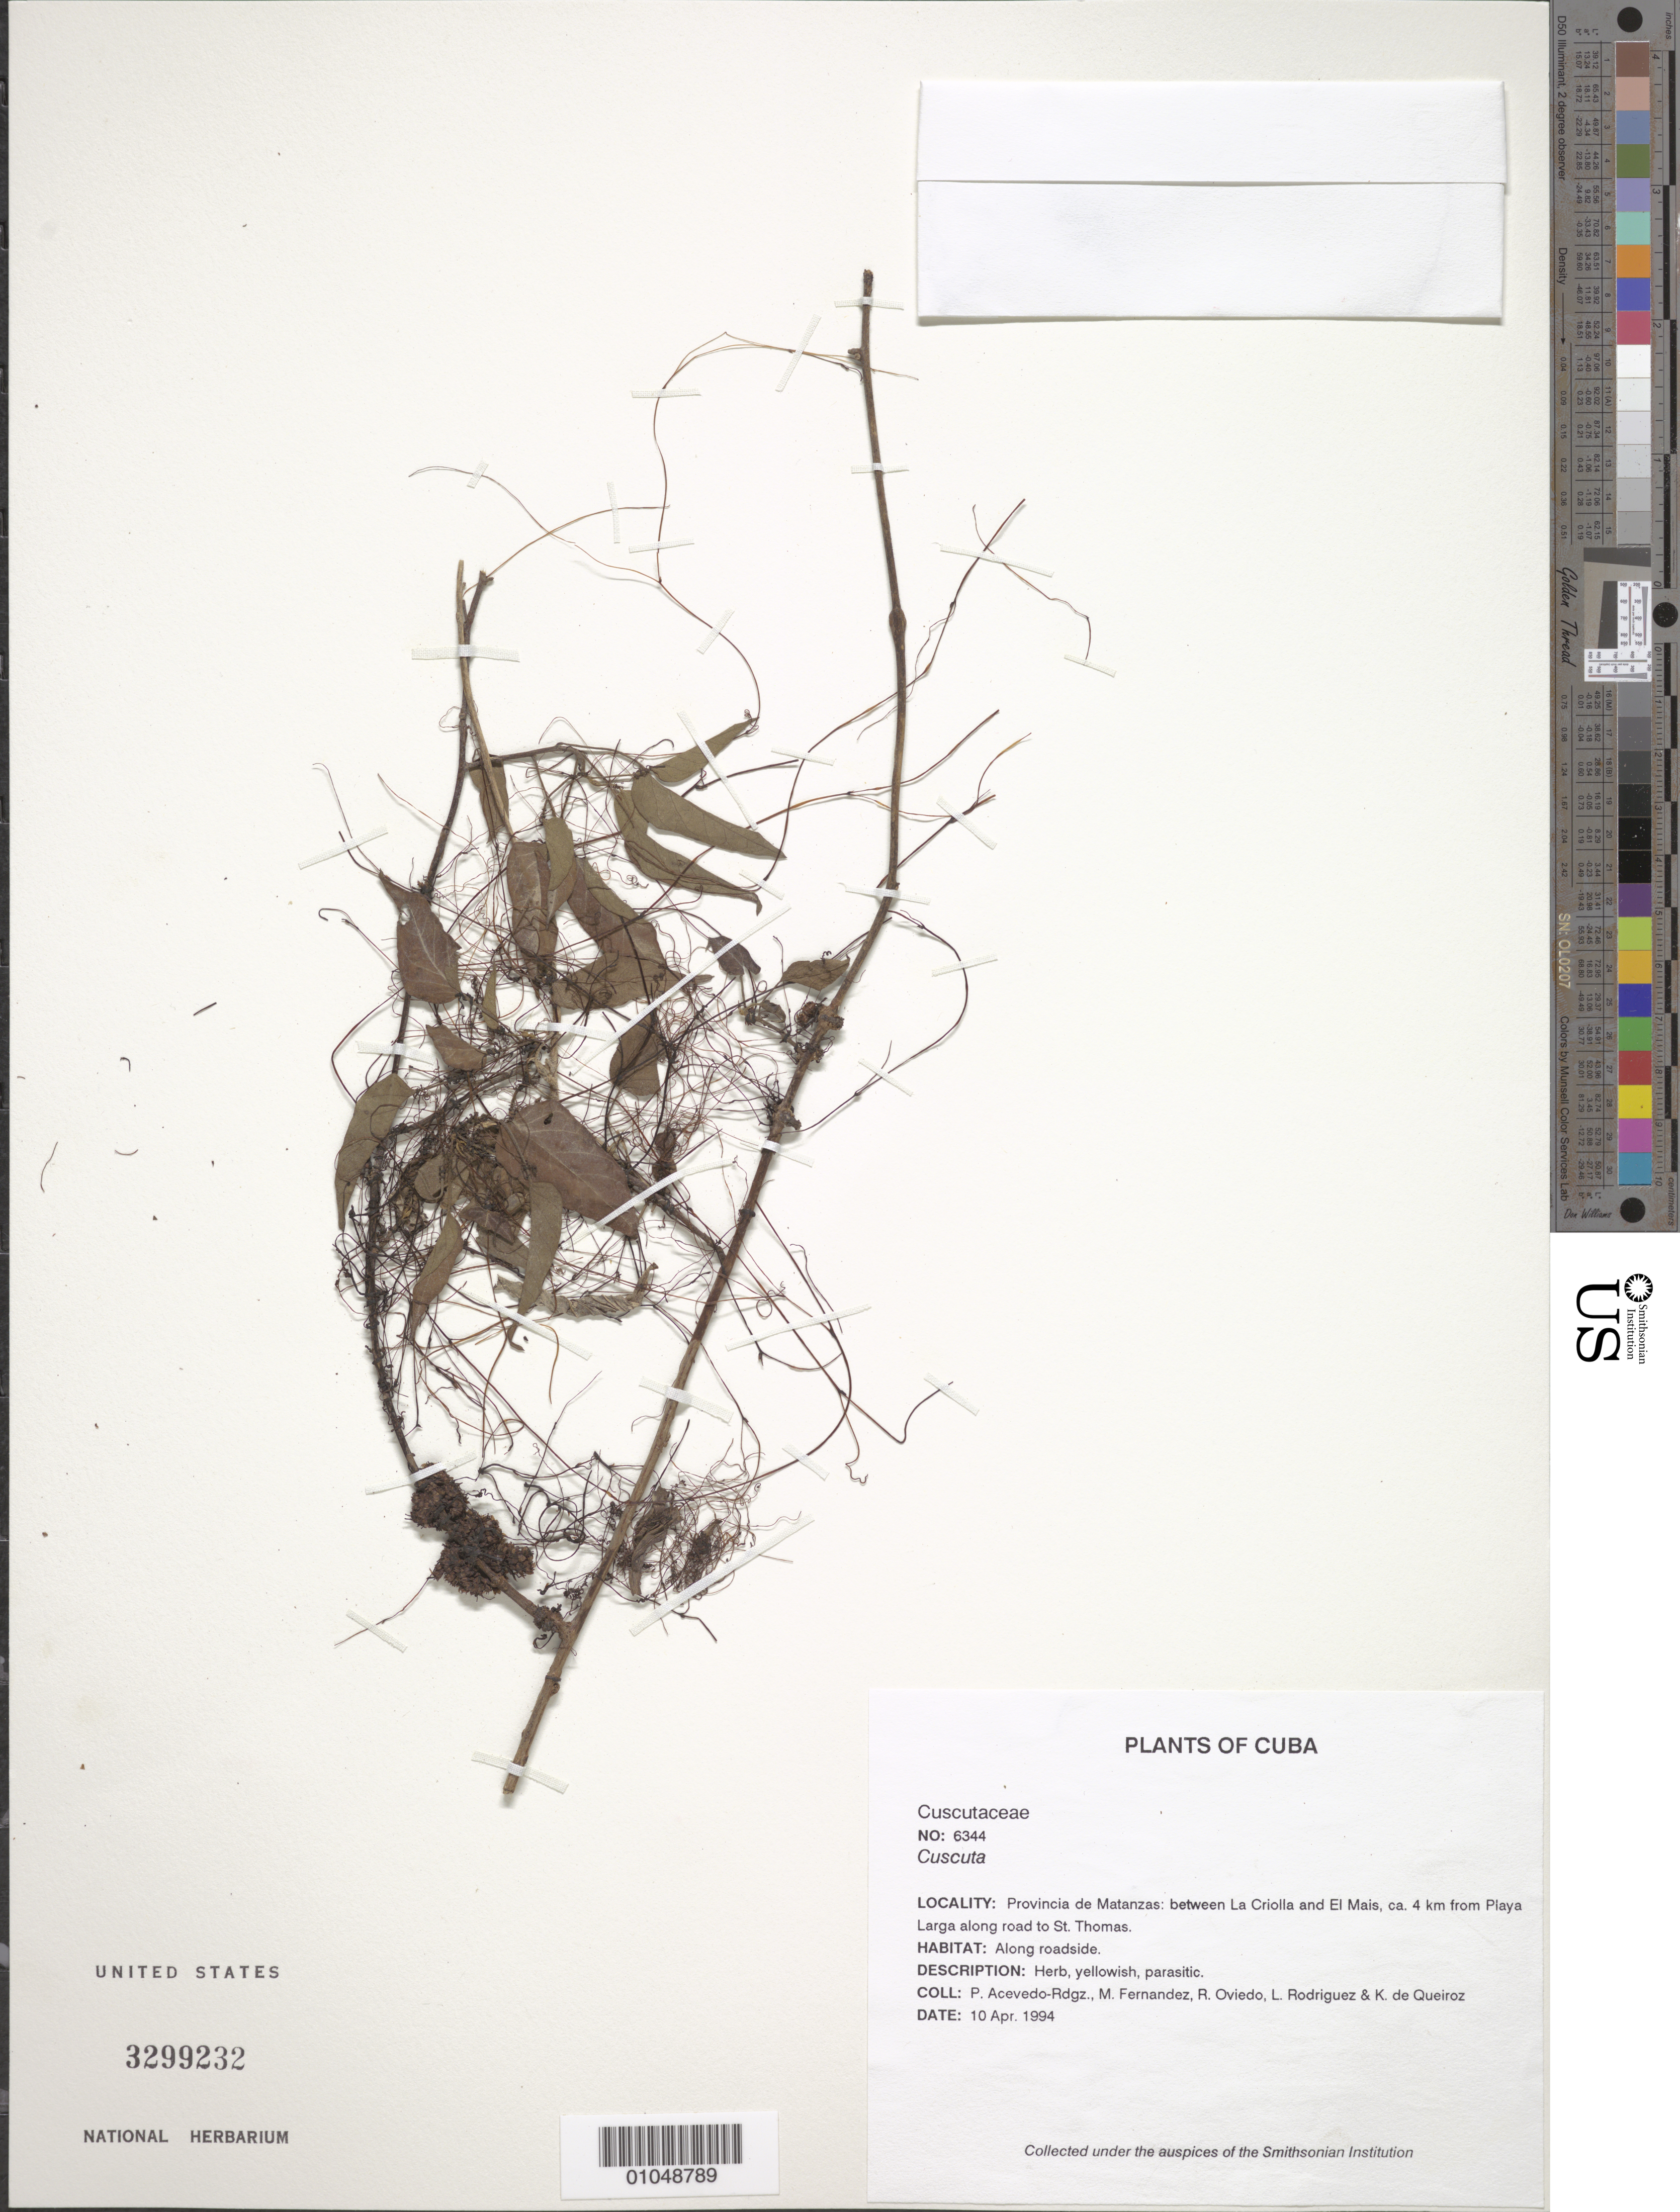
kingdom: Plantae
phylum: Tracheophyta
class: Magnoliopsida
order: Solanales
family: Convolvulaceae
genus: Cuscuta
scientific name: Cuscuta sp.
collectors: P. Acevedo-Rodr., M. Fernández, R. Oviedo, L. Rodriguez & K. De Queiroz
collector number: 6344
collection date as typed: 10 Apr 1994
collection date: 1994-04-10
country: Cuba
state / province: Matanzas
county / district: Municipio de Ciénaga de Zapata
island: Cuba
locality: Provincia de Matanzas: between La Criolla and El Mais, ca 4 km from Playa Larga along road to St Thomas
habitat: Along roadside.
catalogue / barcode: US 3299232